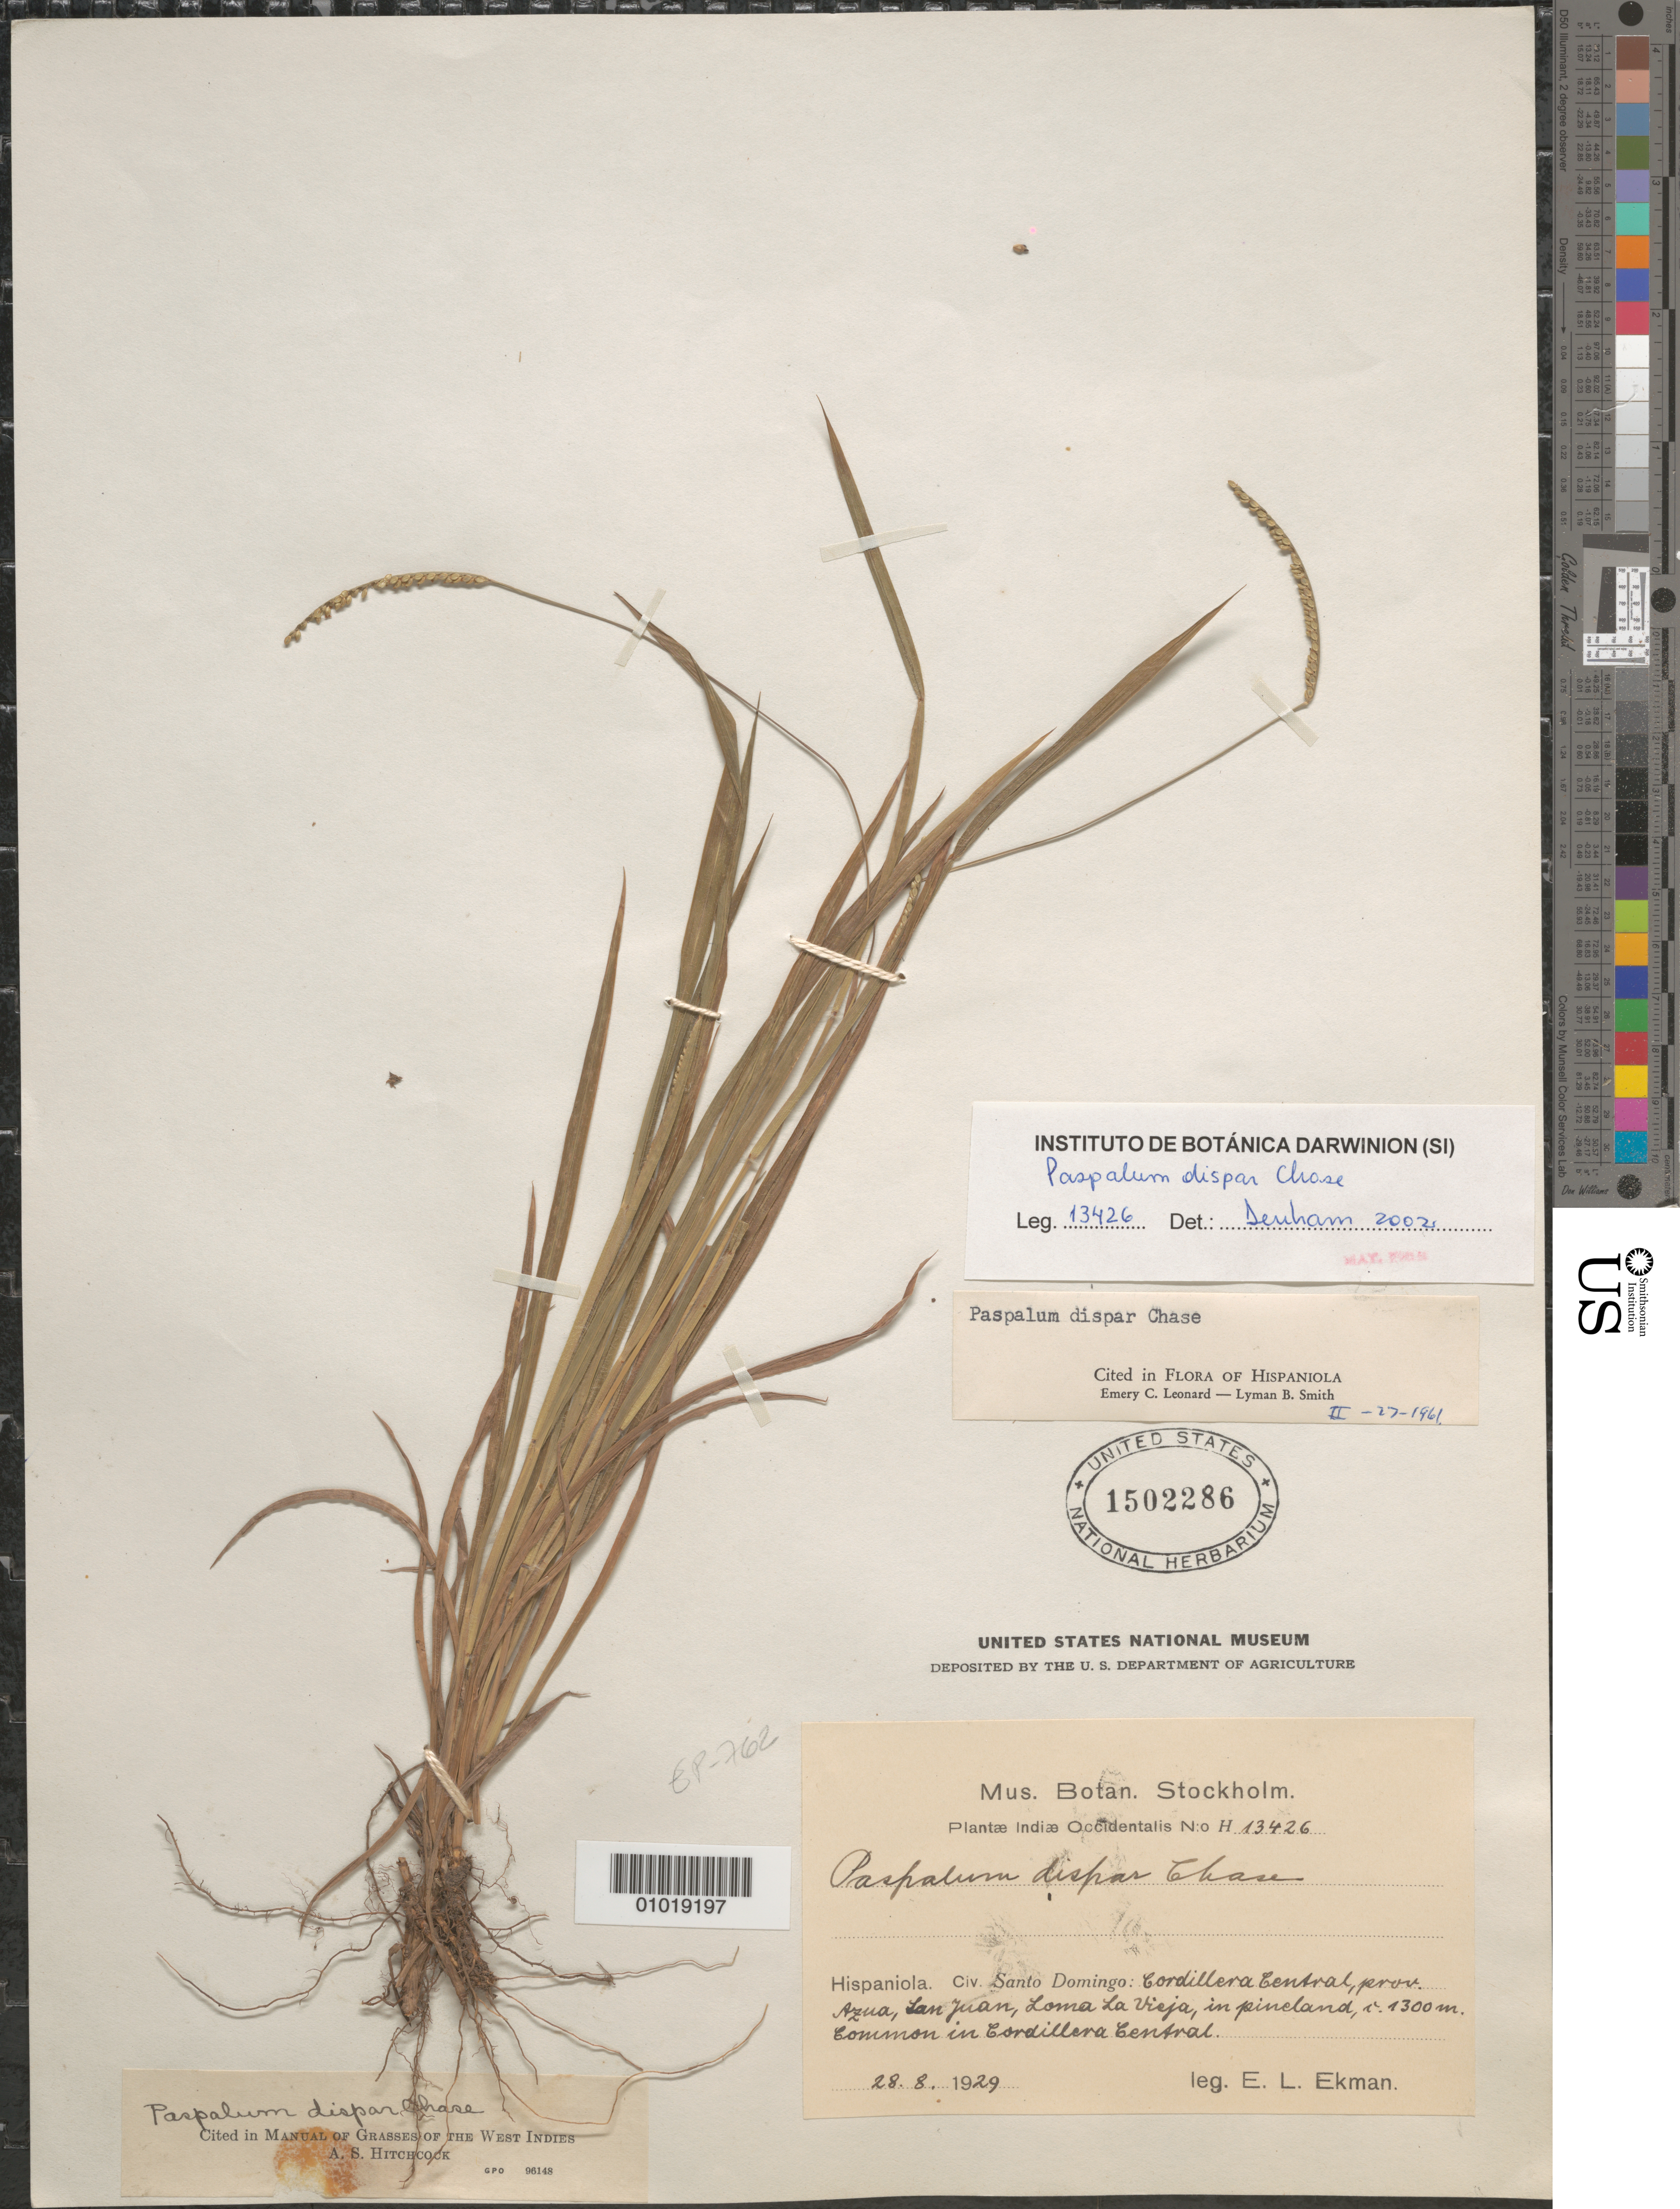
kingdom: Plantae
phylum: Tracheophyta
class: Liliopsida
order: Poales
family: Poaceae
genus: Paspalum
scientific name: Paspalum dispar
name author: Chase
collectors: E. L. Ekman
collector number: H 13426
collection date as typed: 28 Aug 1929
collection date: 1929-08-28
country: Dominican Republic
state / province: Azua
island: Hispaniola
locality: Cordillera Central, prov. Azua, San Juan, Loma la Vieja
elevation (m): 1300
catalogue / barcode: US 1502286